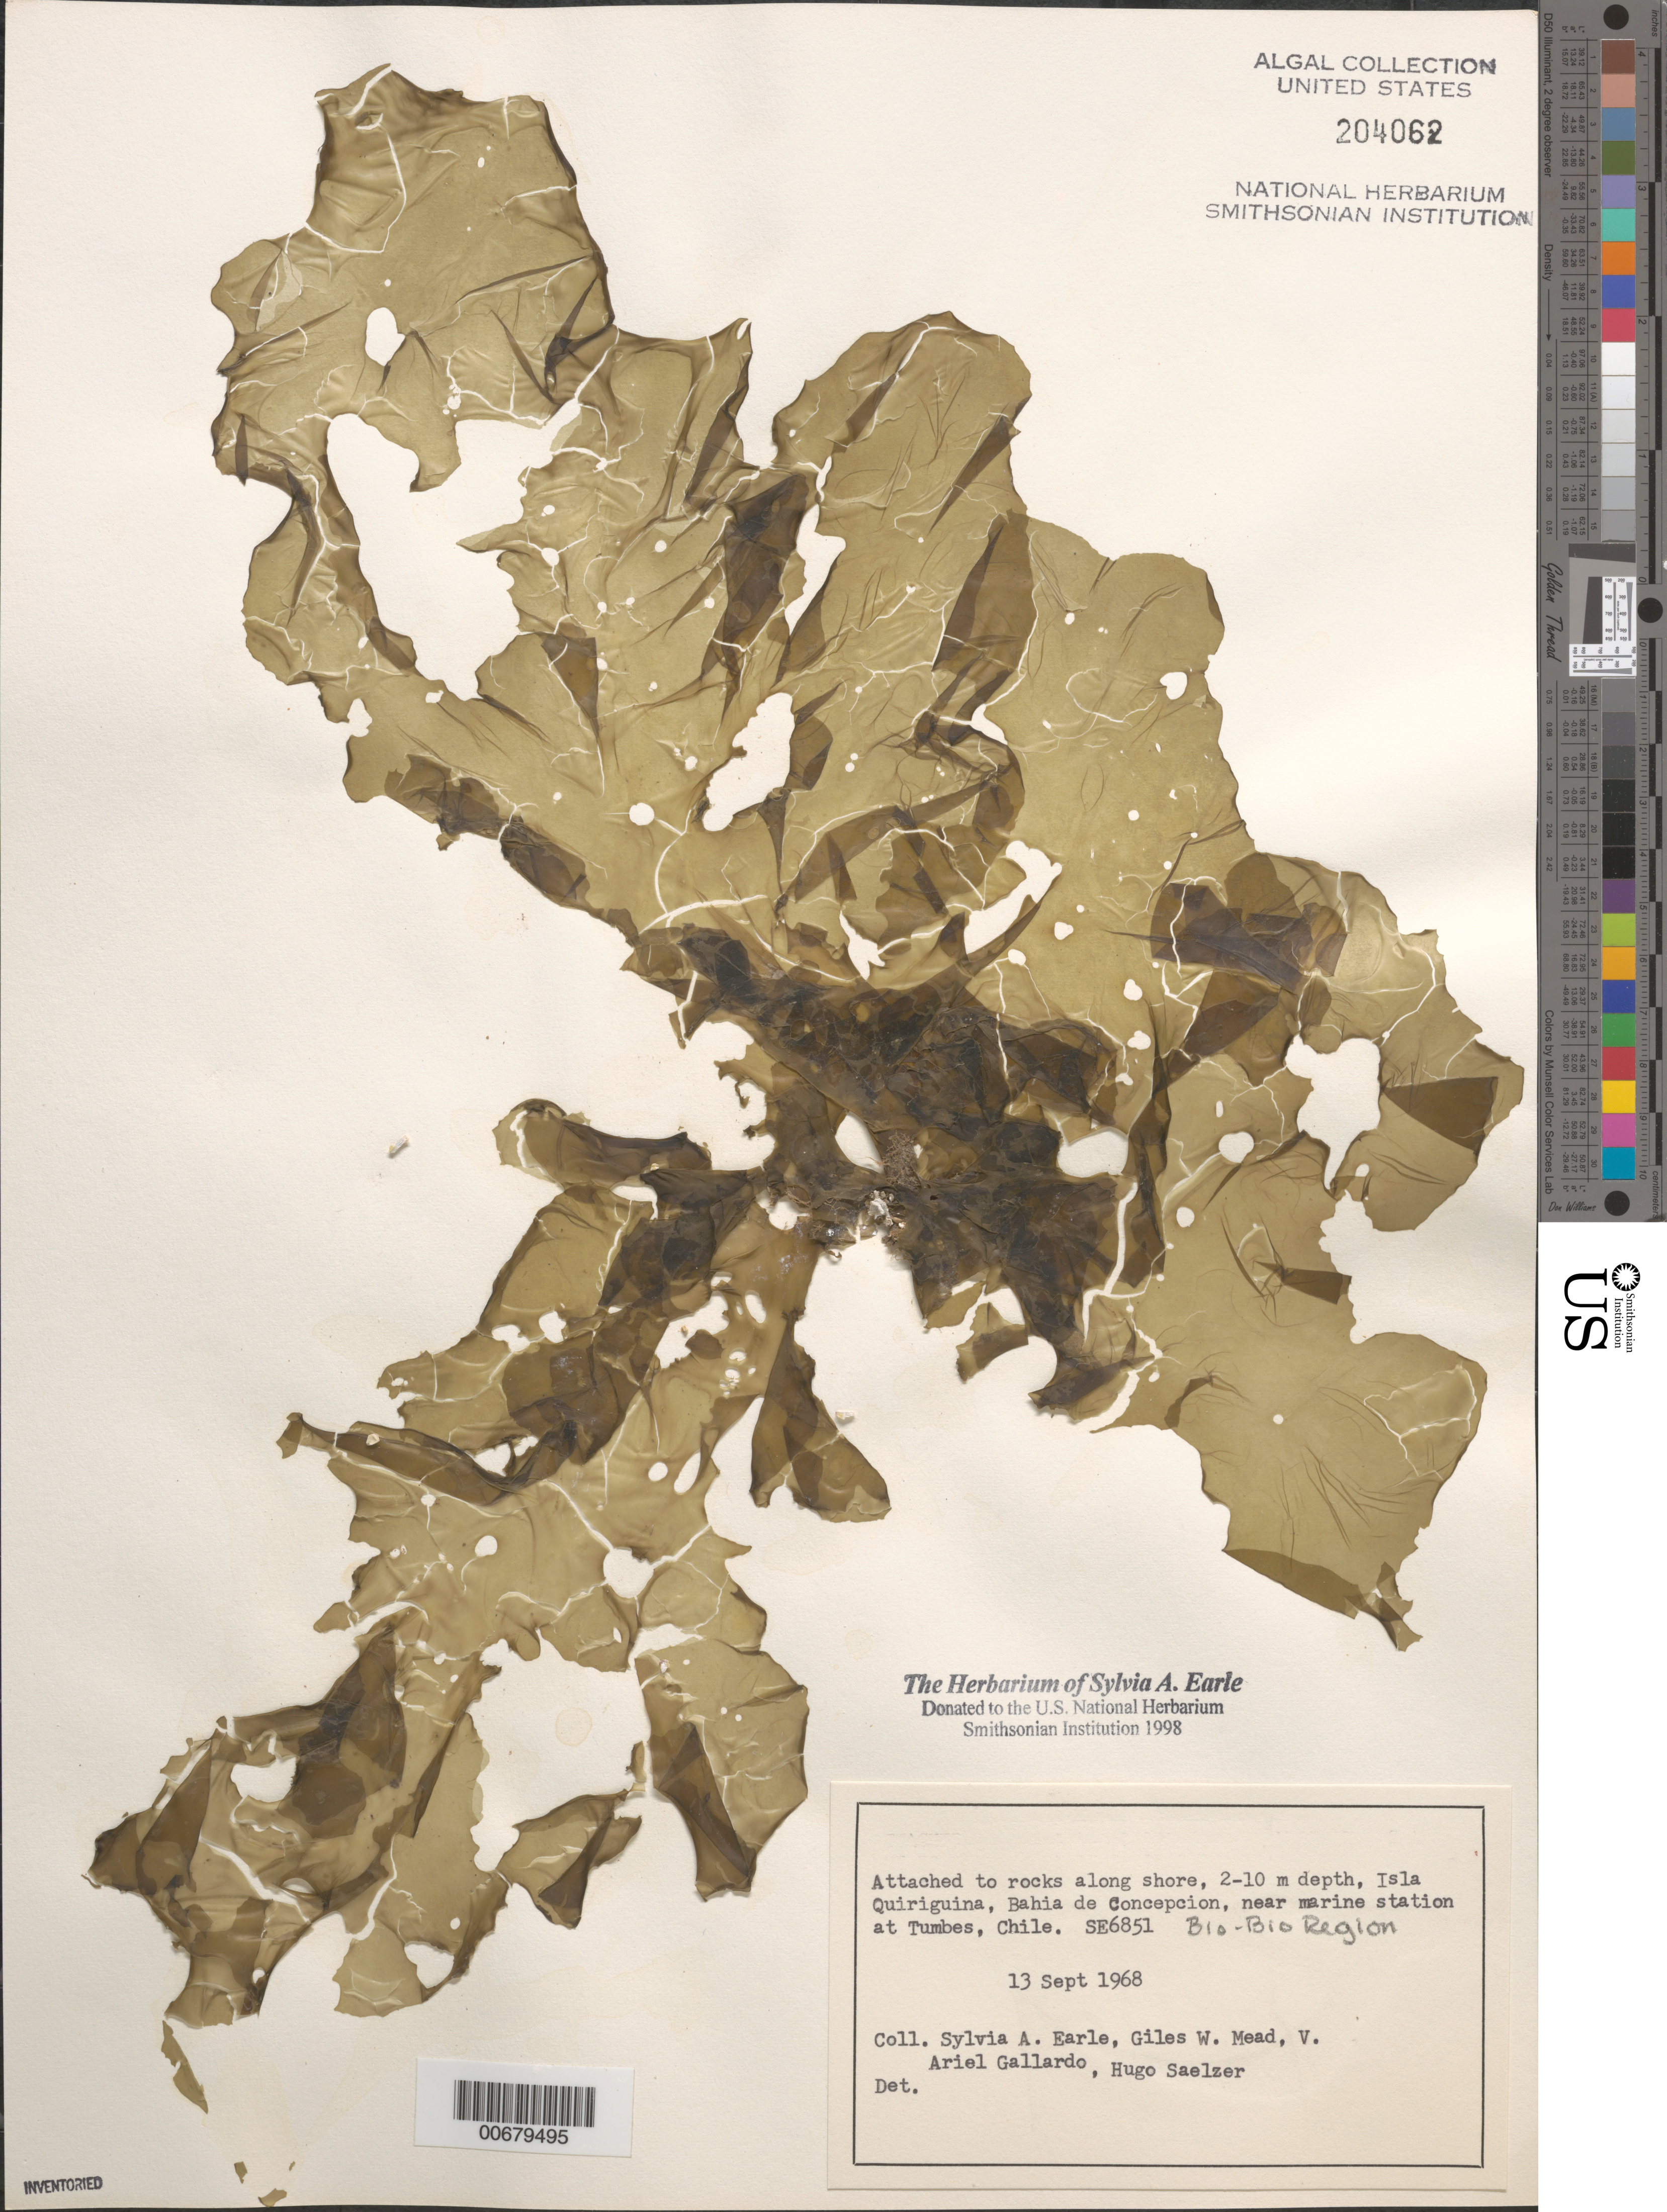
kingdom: Plantae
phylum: Chlorophyta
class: Ulvophyceae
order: Ulvales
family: Ulvaceae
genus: Ulva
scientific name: Ulva sp.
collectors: S. A. Earle, G. W. Mead, V. Gallardo & H. Saelzer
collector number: SE 6851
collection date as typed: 13 Sep 1968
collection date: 1968-09-13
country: Chile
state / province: Bio-Bío (VIII)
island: Isla Quiriquina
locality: Bahía de Concepción, near marine station at Tumbes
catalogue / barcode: US 204062